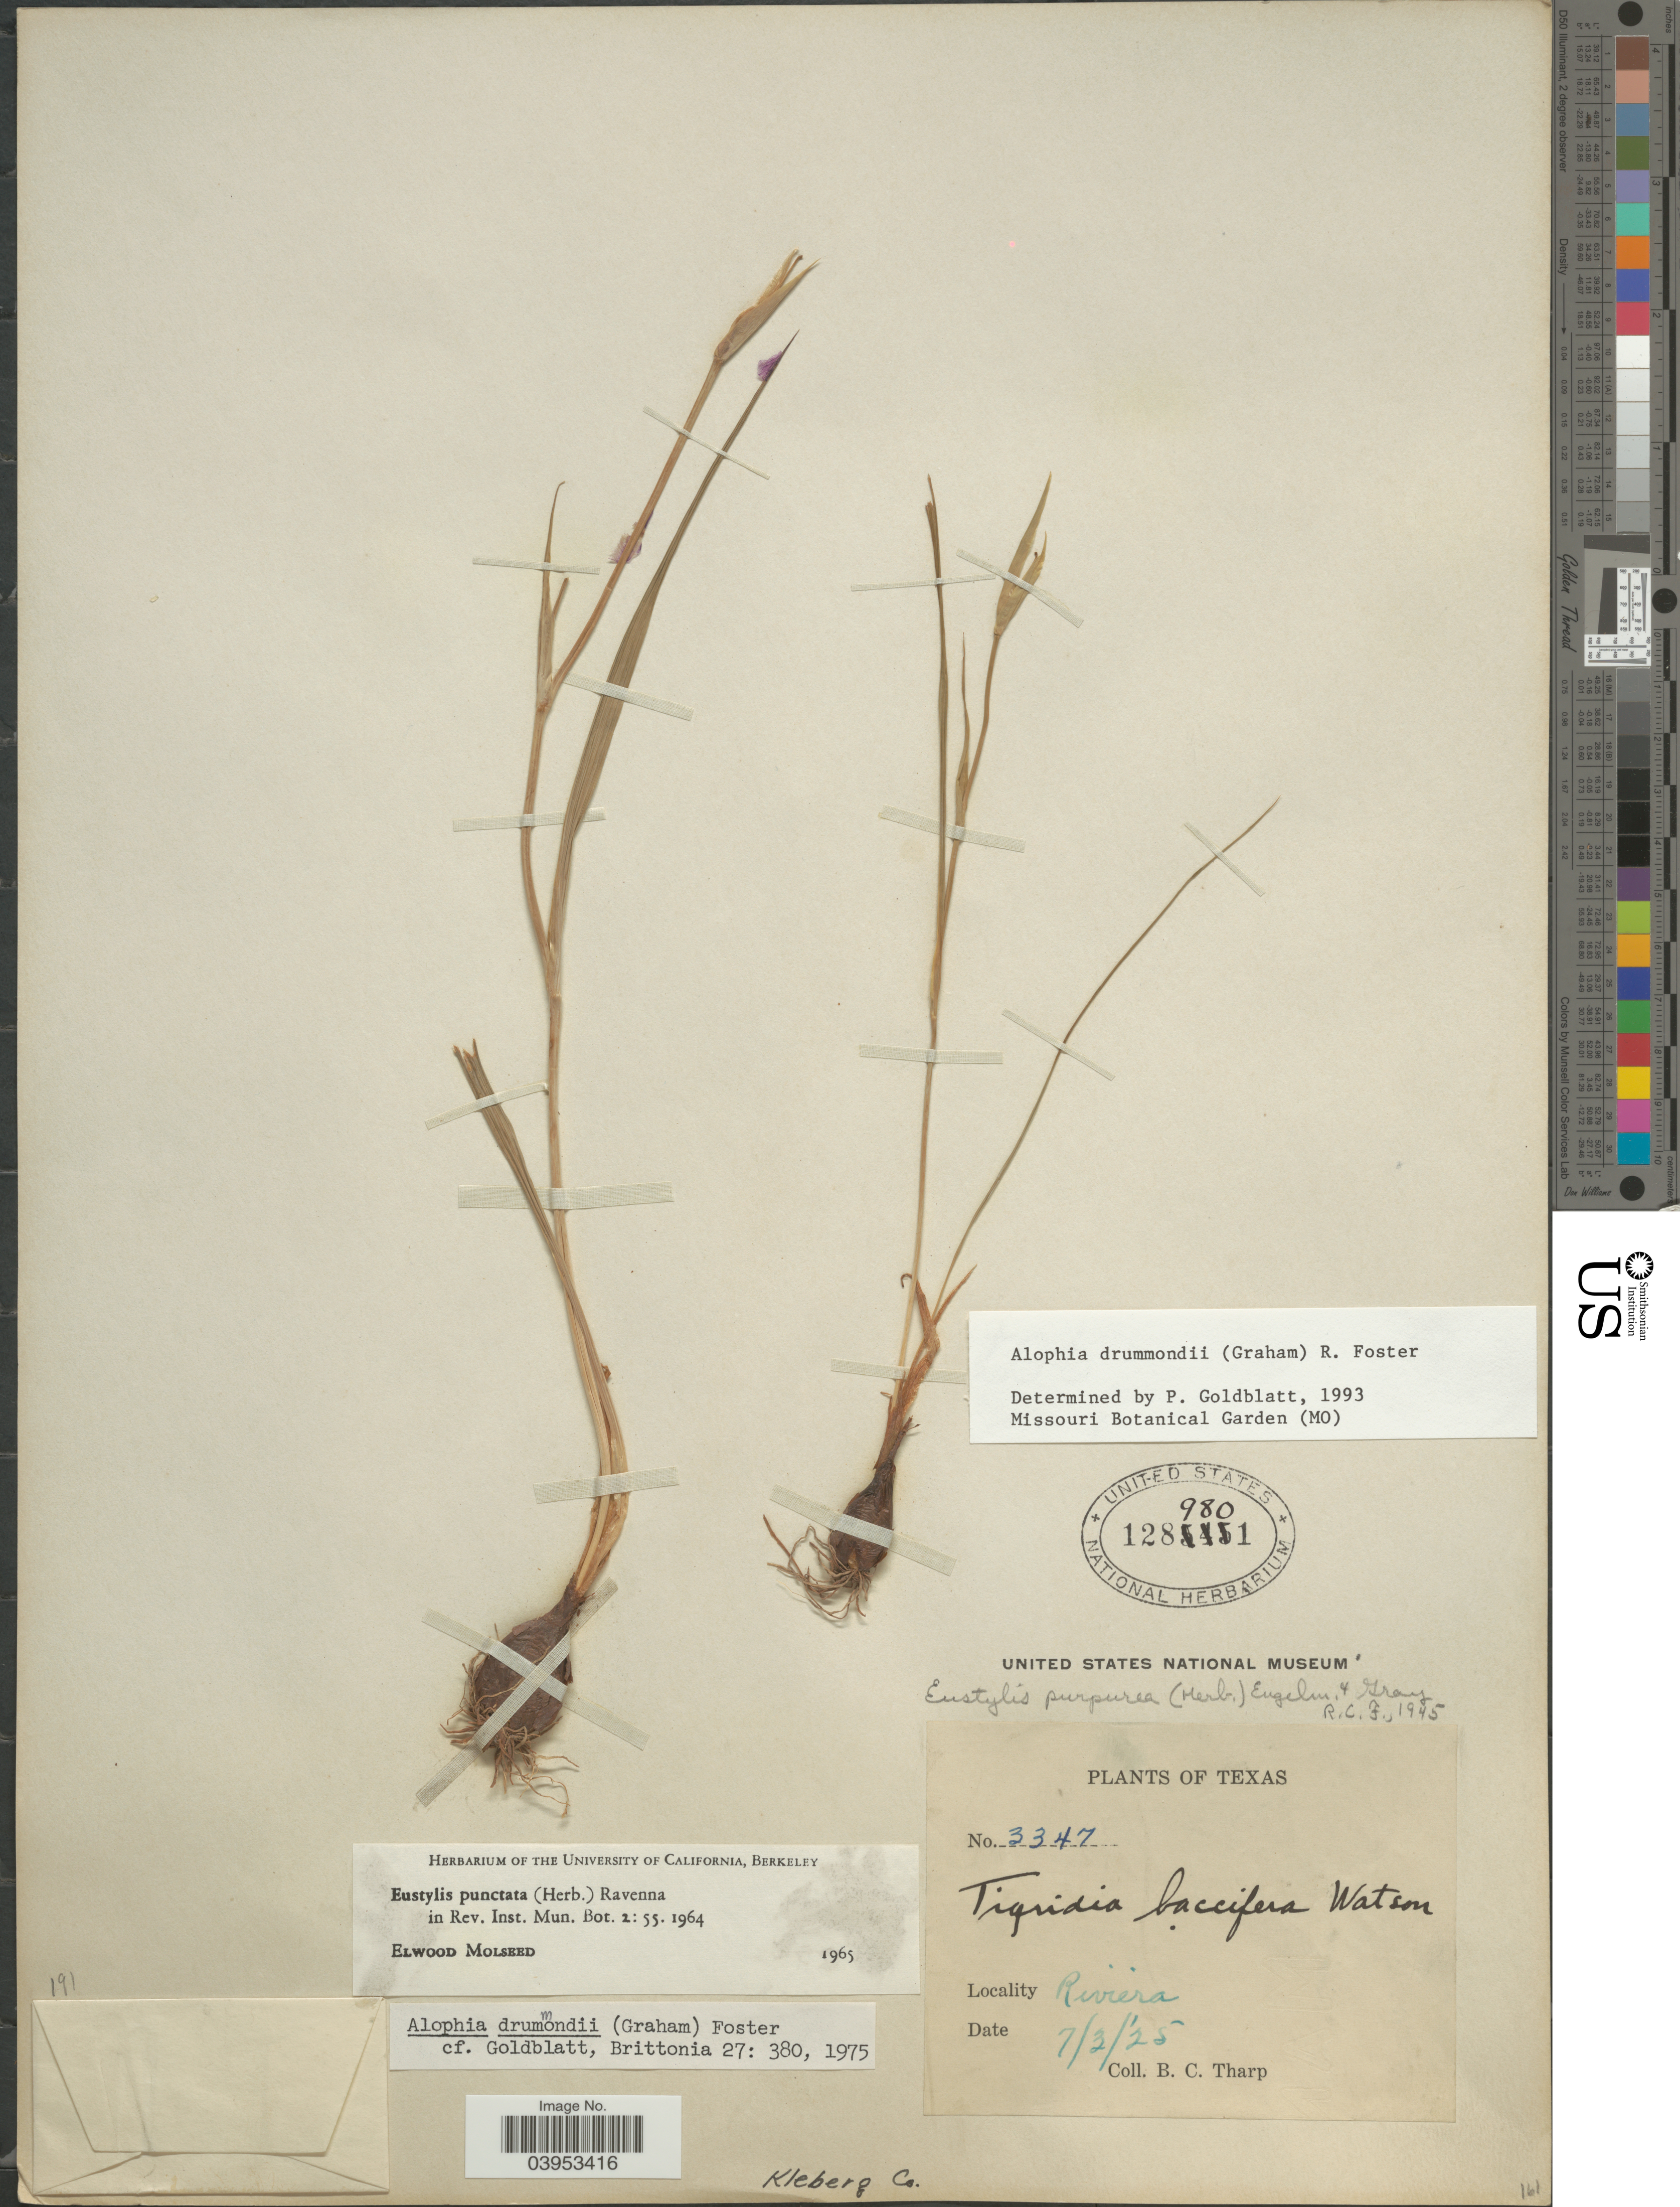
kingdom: Plantae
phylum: Tracheophyta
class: Liliopsida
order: Asparagales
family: Iridaceae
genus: Alophia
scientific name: Alophia drummondii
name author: (Graham) R.C. Foster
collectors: B. C. Tharp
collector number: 3347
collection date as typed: Transcribed d/m/y: 3/7/25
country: United States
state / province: Texas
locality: Riviera. Kleberg Co.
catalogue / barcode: US 1289801